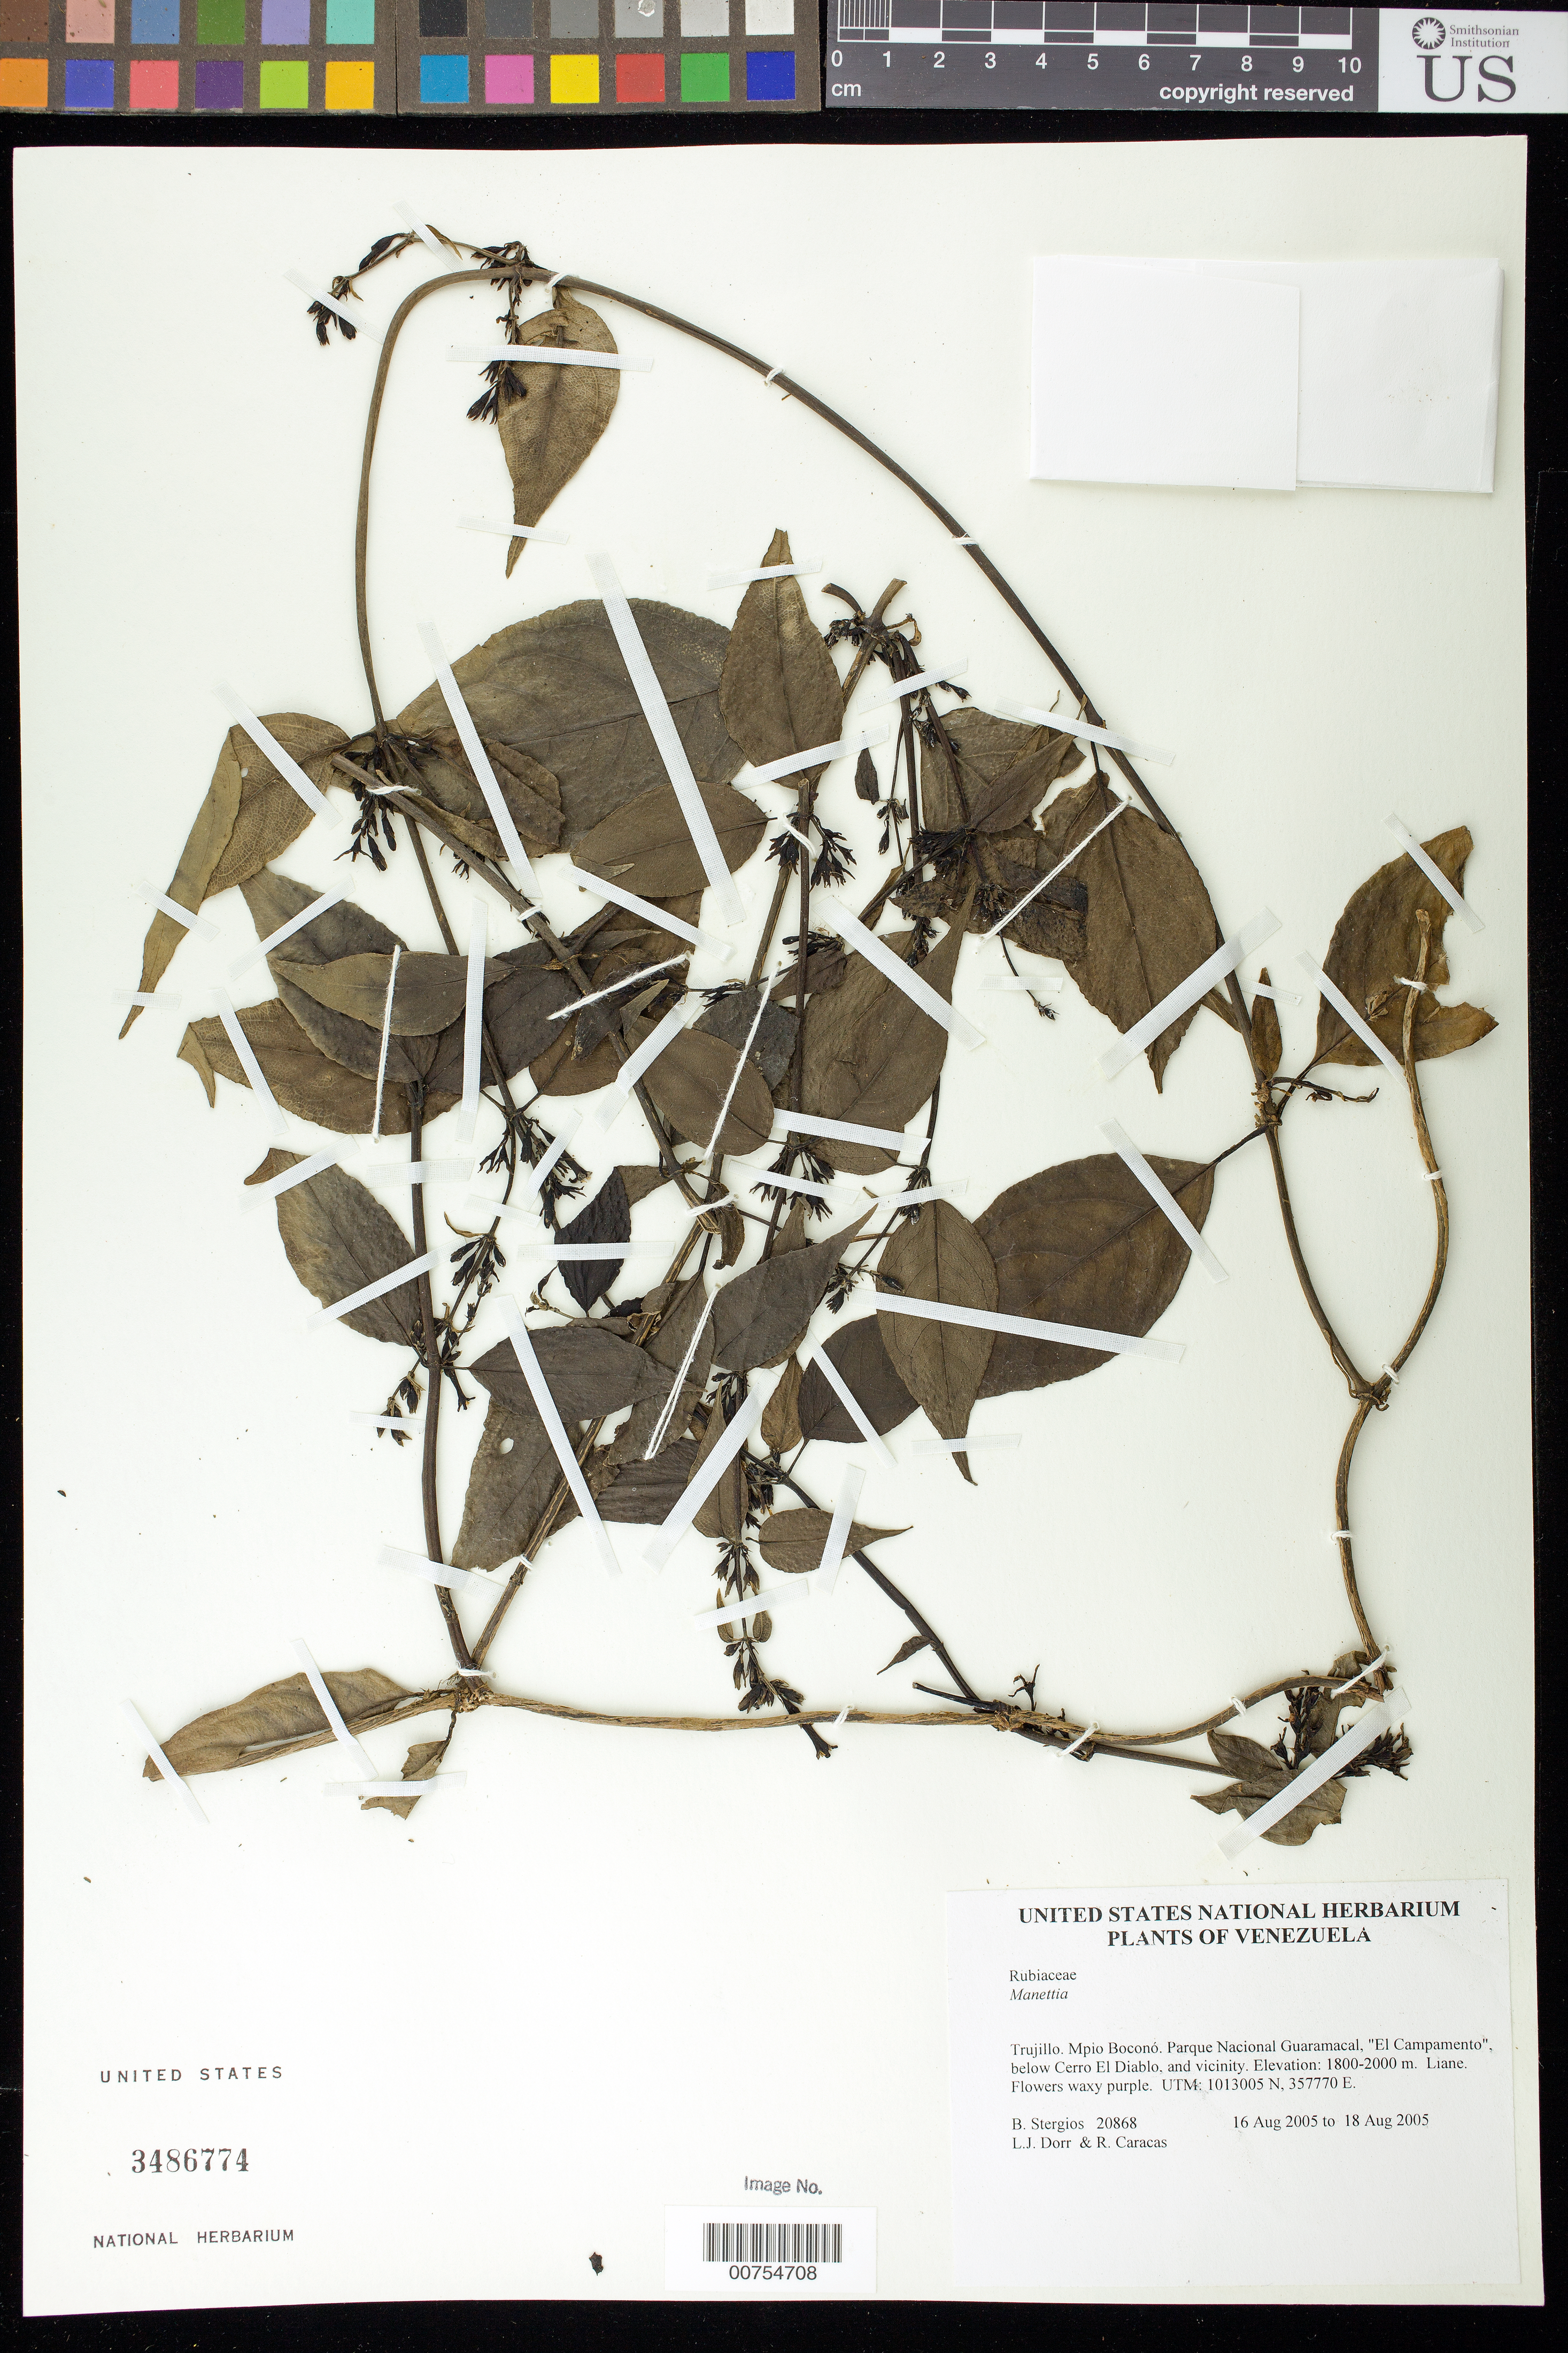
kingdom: Plantae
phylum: Tracheophyta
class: Magnoliopsida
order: Gentianales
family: Rubiaceae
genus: Manettia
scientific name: Manettia sp.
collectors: B. G. Stergios, L. J. Dorr & R. Caracas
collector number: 20868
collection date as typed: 16 Aug 2005 to 18 Aug 2005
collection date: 2005-08-16/2005-08-18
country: Venezuela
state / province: Trujillo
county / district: Boconó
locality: Parque Nacional Guaramacal, "El Campamento", below Cerro El Diablo, and vicinity.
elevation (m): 1800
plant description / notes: PORT, US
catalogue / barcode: US 3486774